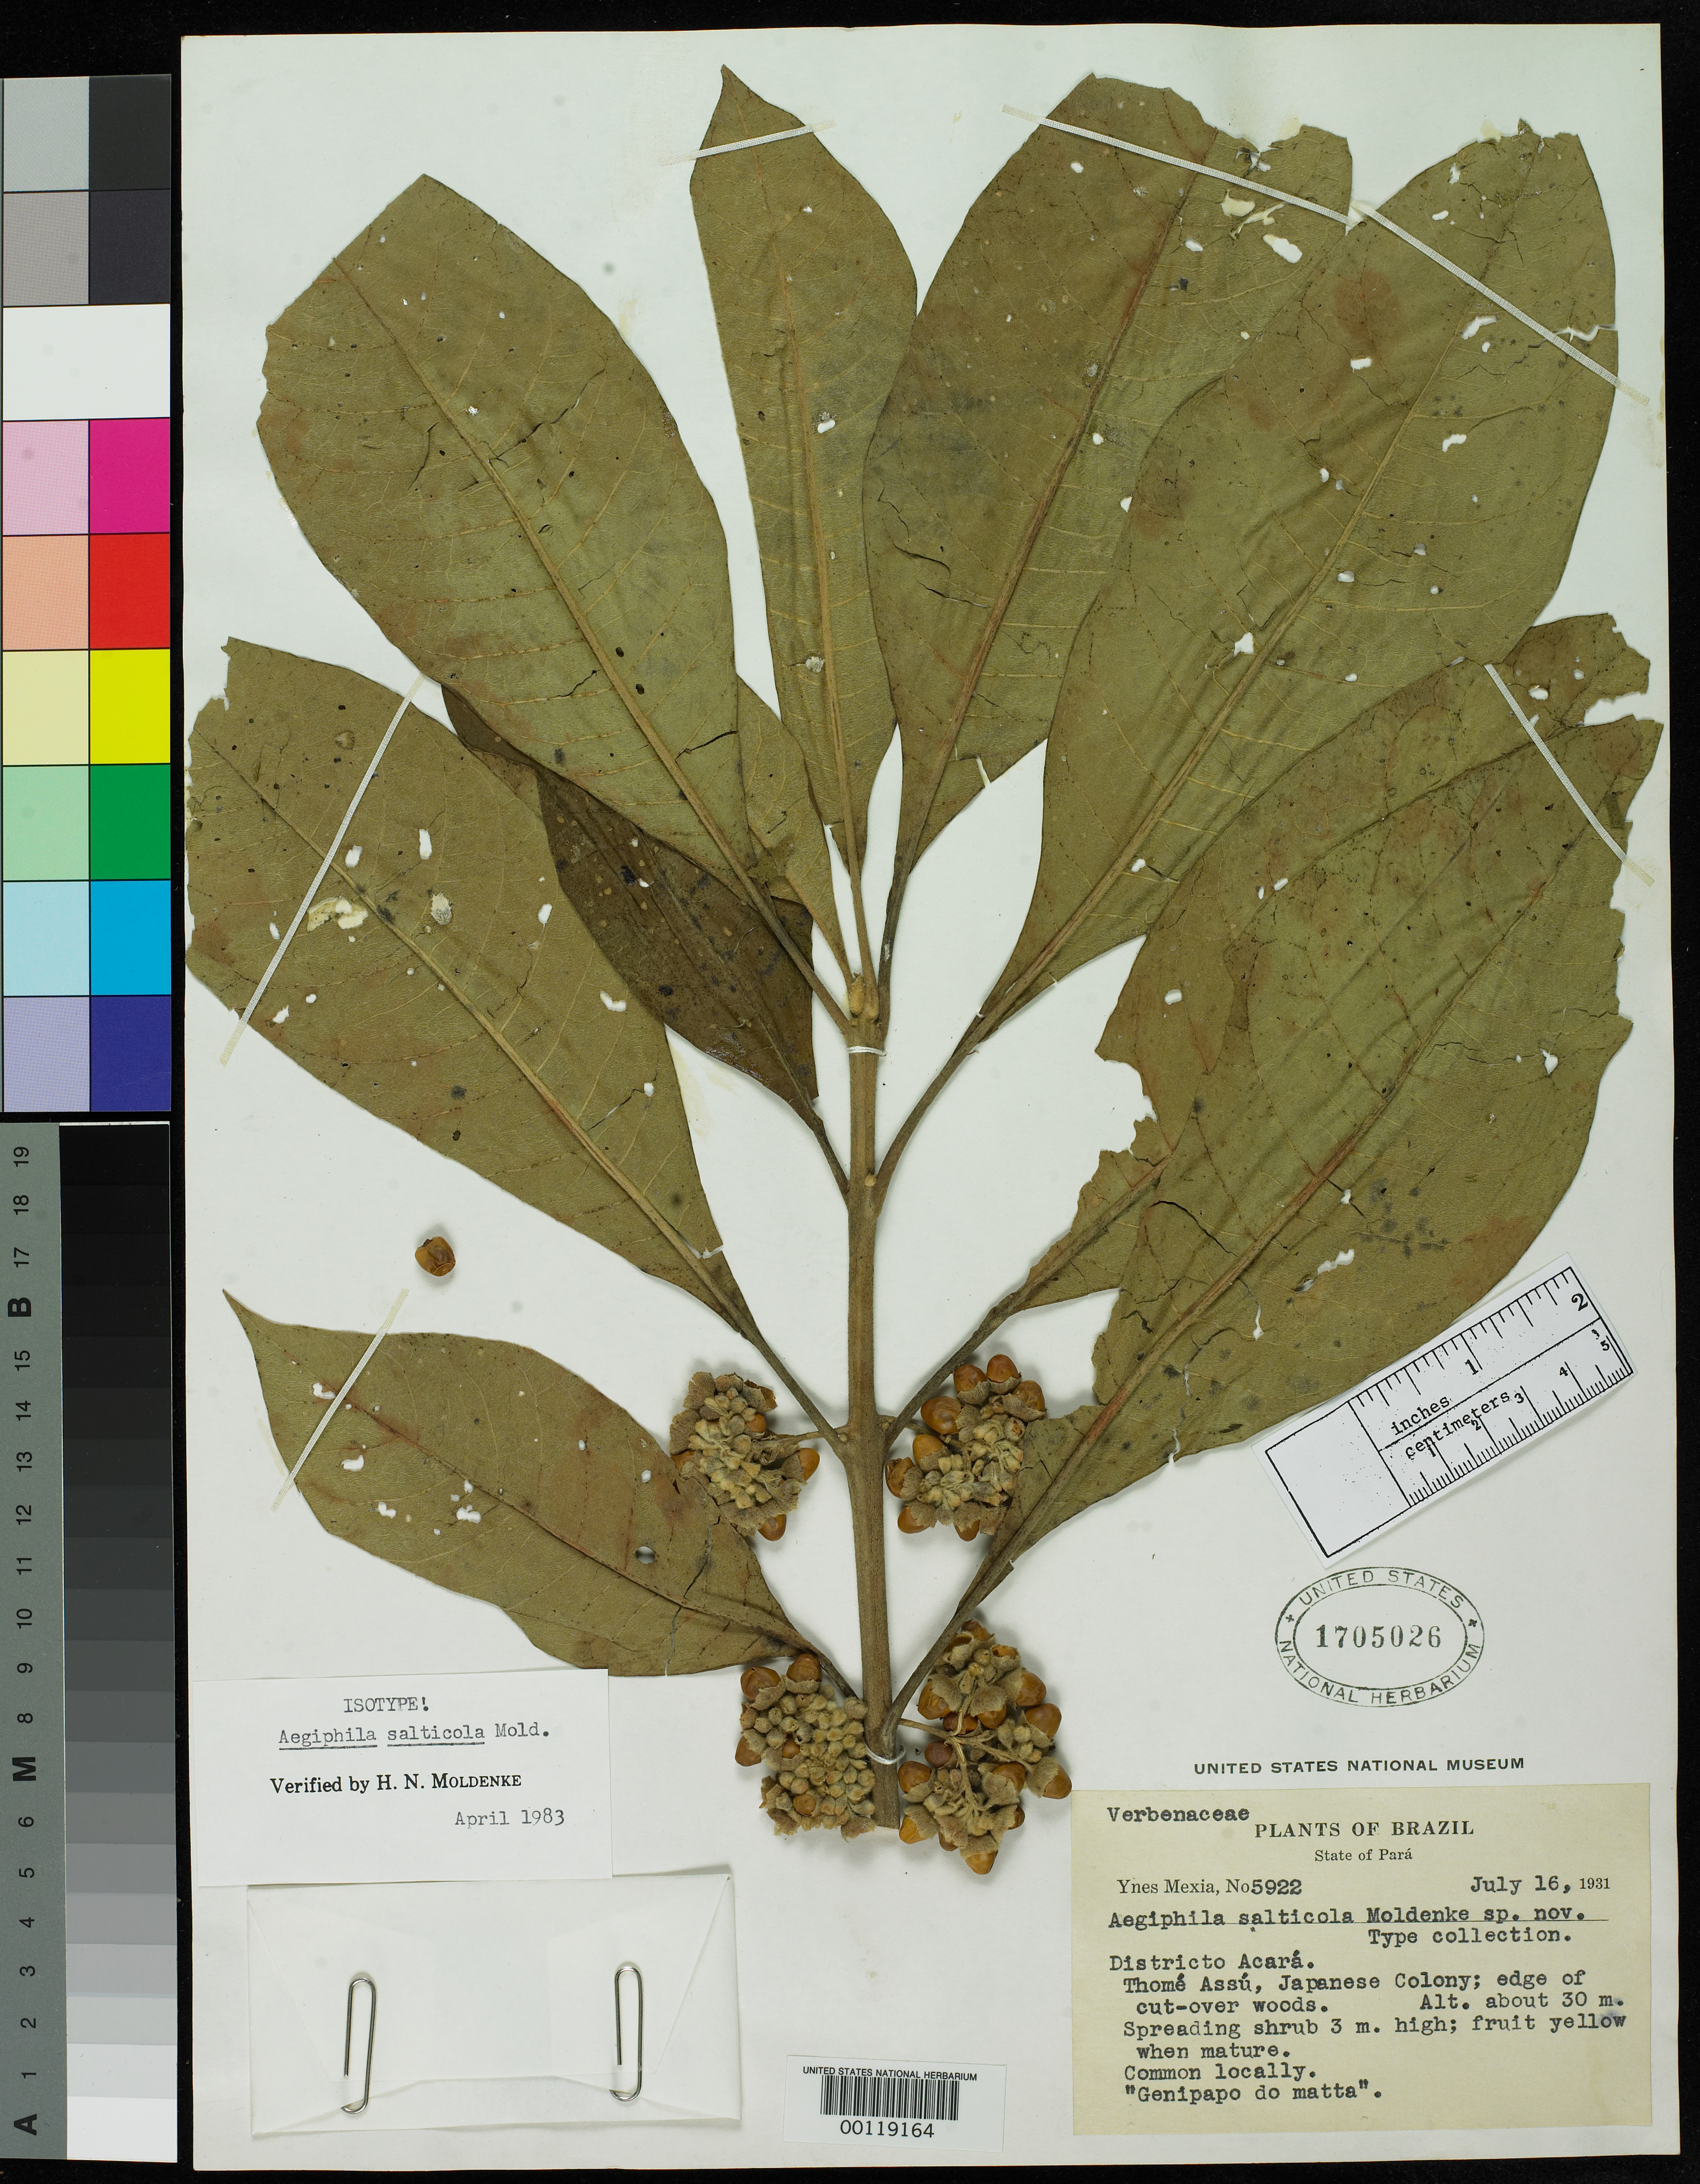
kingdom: Plantae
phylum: Tracheophyta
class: Magnoliopsida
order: Lamiales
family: Lamiaceae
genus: Aegiphila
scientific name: Aegiphila salticola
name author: Moldenke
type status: Isotype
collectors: Y. Mexia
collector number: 5922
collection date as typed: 16 Jul 1931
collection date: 1931-07-16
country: Brazil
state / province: Pará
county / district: Acara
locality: Thome Assu.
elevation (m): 30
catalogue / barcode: US 1705026